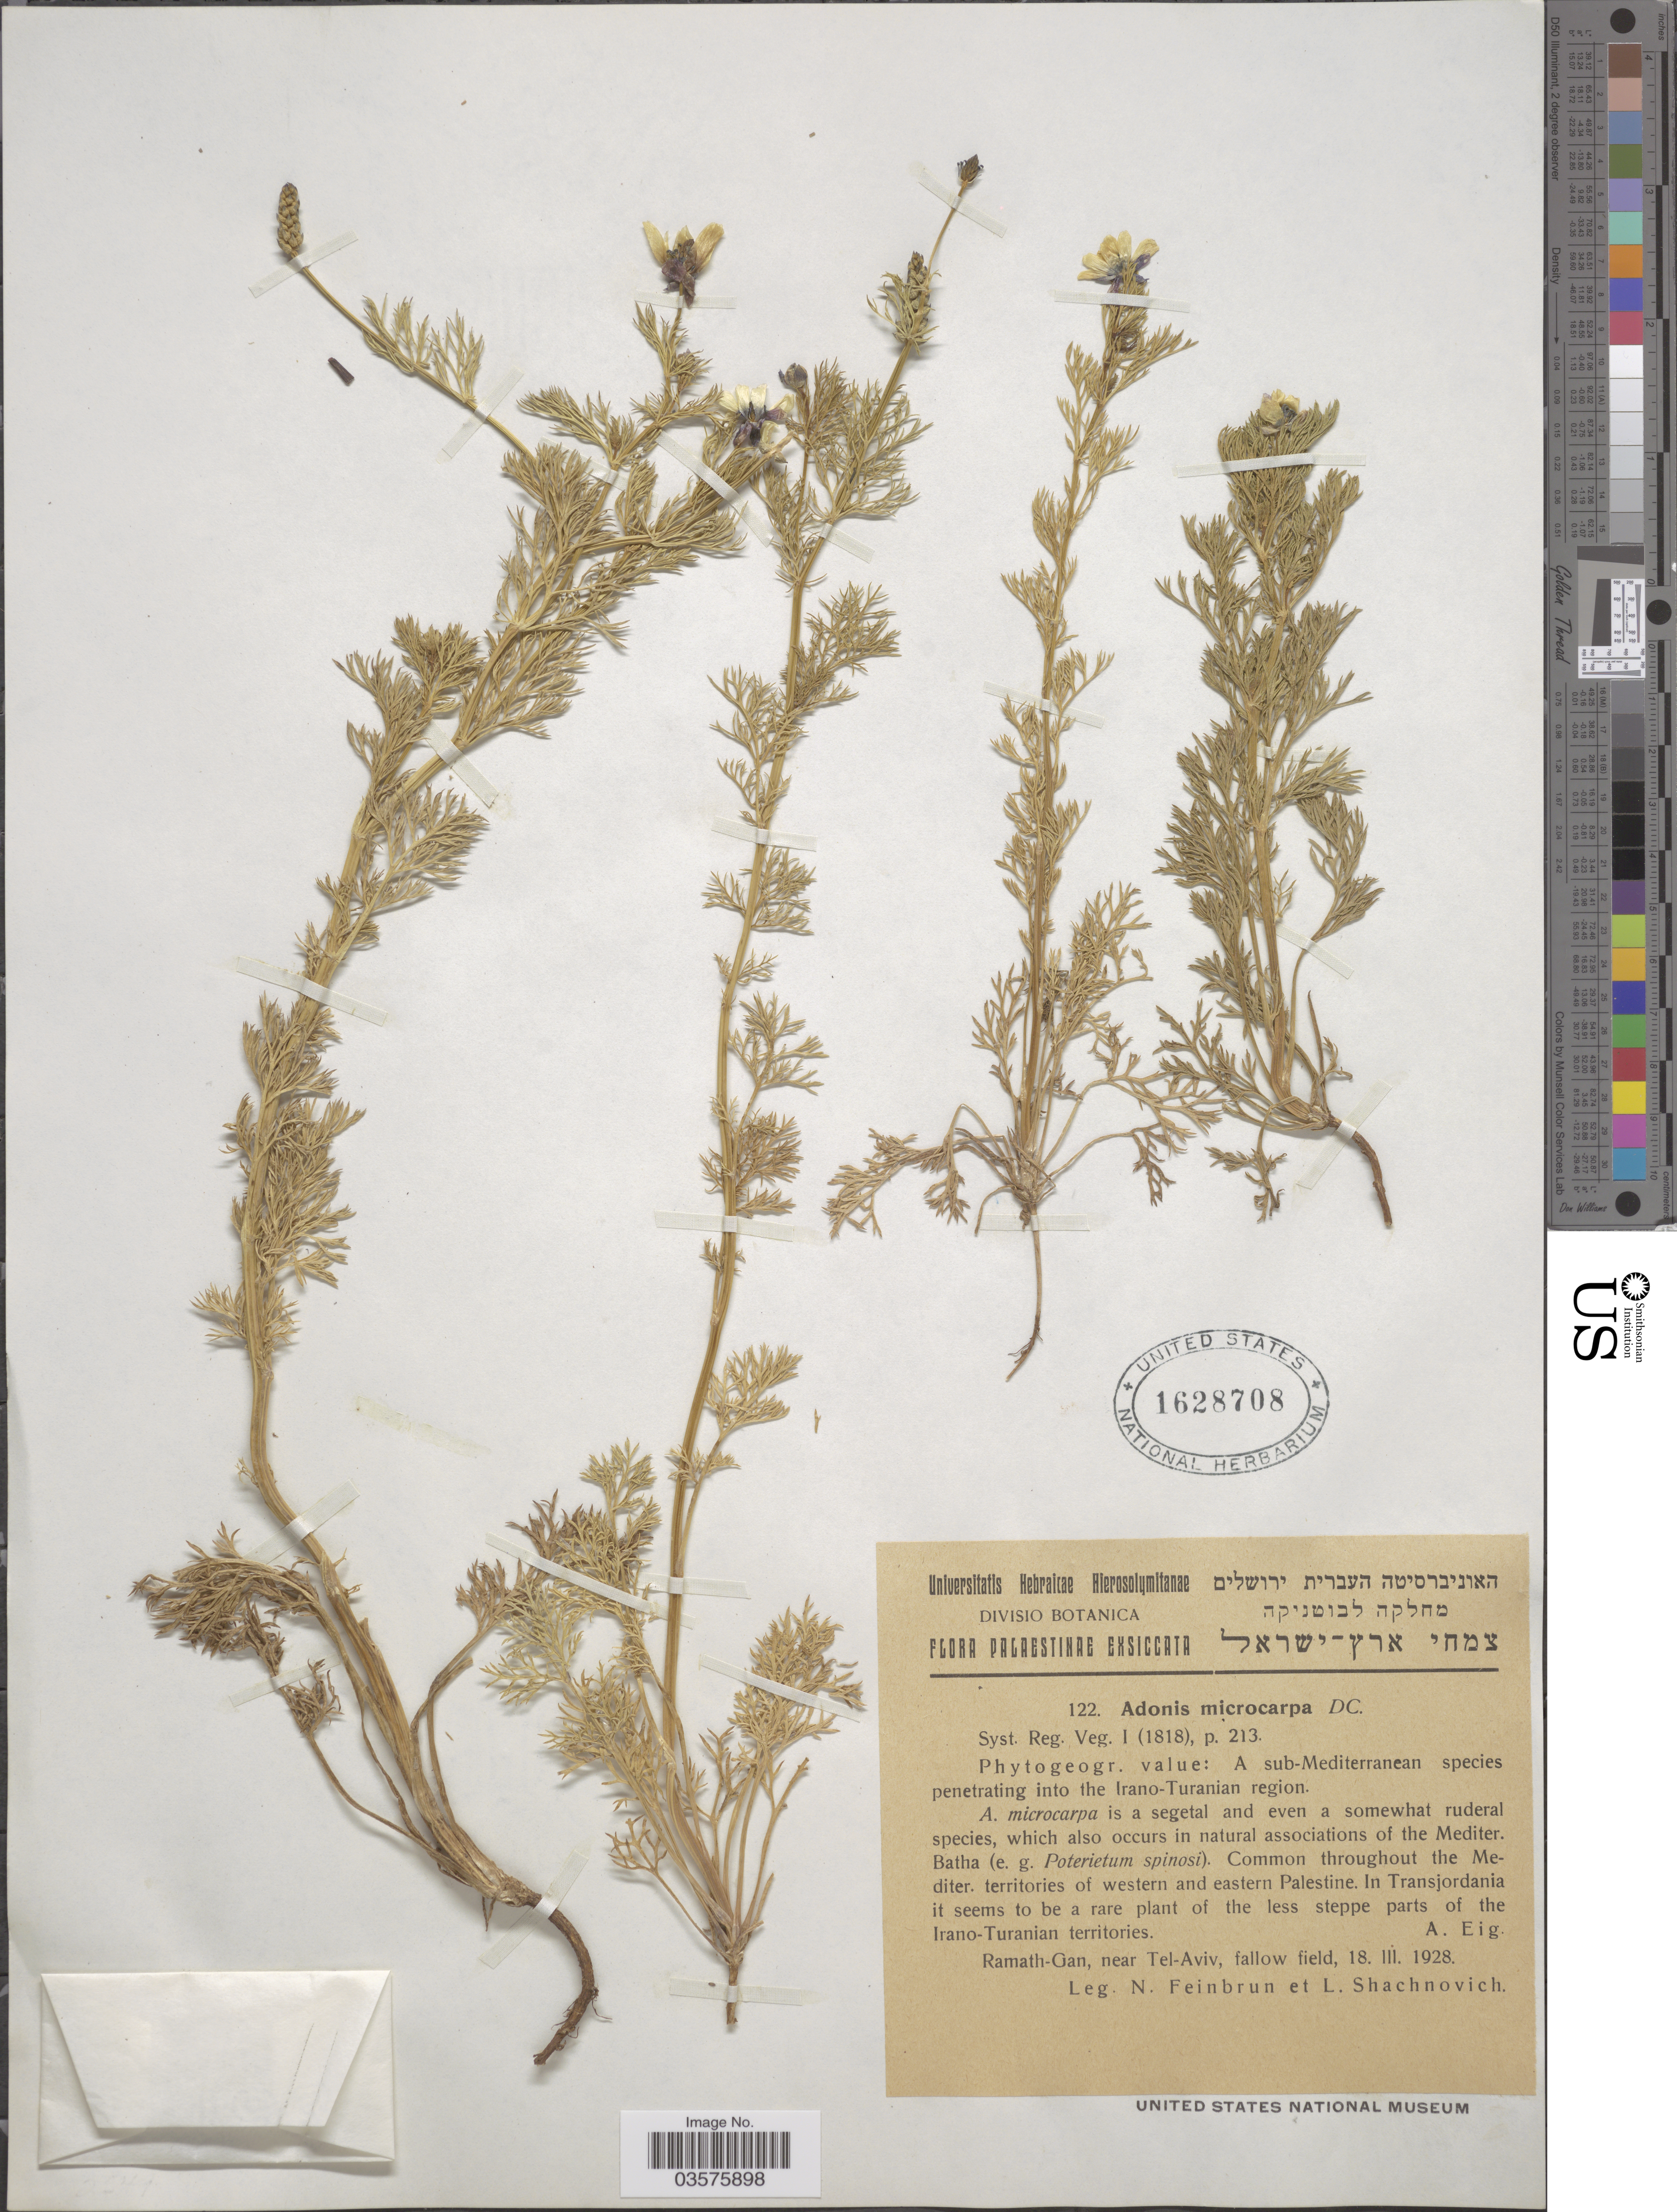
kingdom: Plantae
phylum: Tracheophyta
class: Magnoliopsida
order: Ranunculales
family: Ranunculaceae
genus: Adonis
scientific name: Adonis microcarpa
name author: DC.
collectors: N. Feinbrun & L. Shachnovich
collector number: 122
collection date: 1928-03-18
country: Israel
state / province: Tel Aviv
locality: Ramath-Gan, near Tel-Aviv.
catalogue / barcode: US 1628708